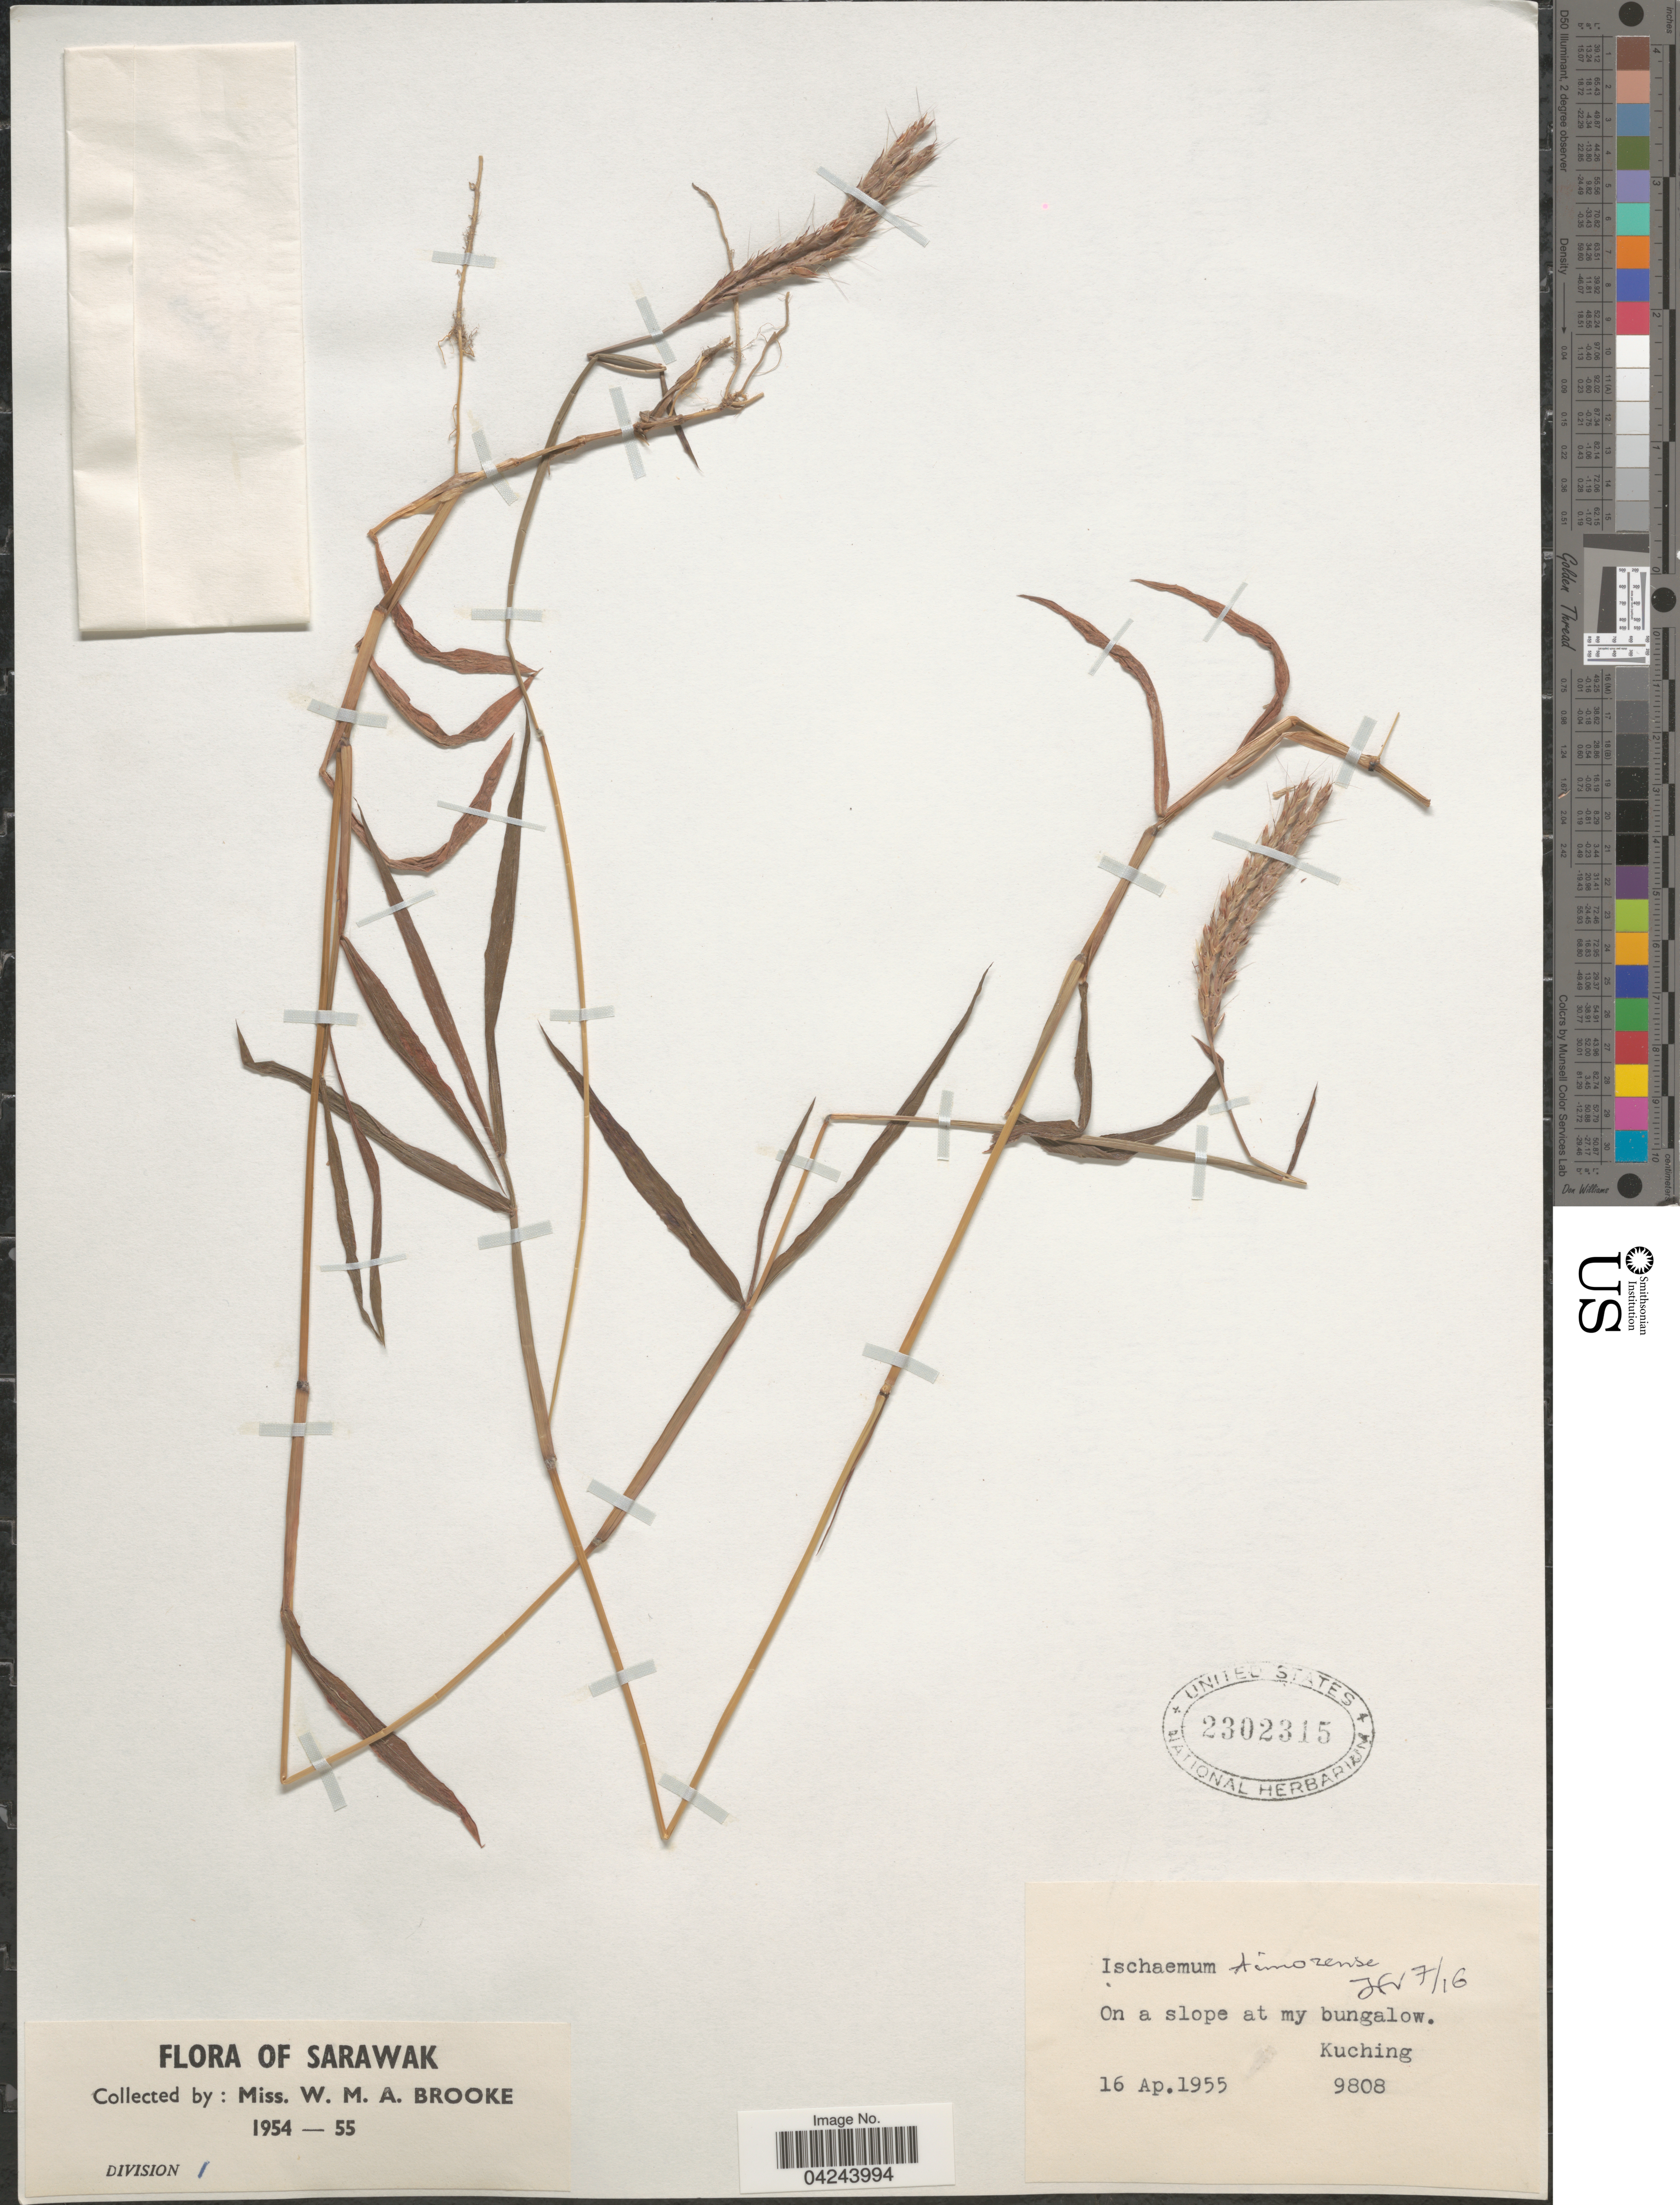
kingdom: Plantae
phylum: Tracheophyta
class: Liliopsida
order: Poales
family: Poaceae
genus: Ischaemum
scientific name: Ischaemum sp.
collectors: W. Brooke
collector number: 9808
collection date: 1955-04-16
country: Malaysia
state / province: Sarawak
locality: On a slope at my bungalow. Kuching.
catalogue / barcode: US 2302315